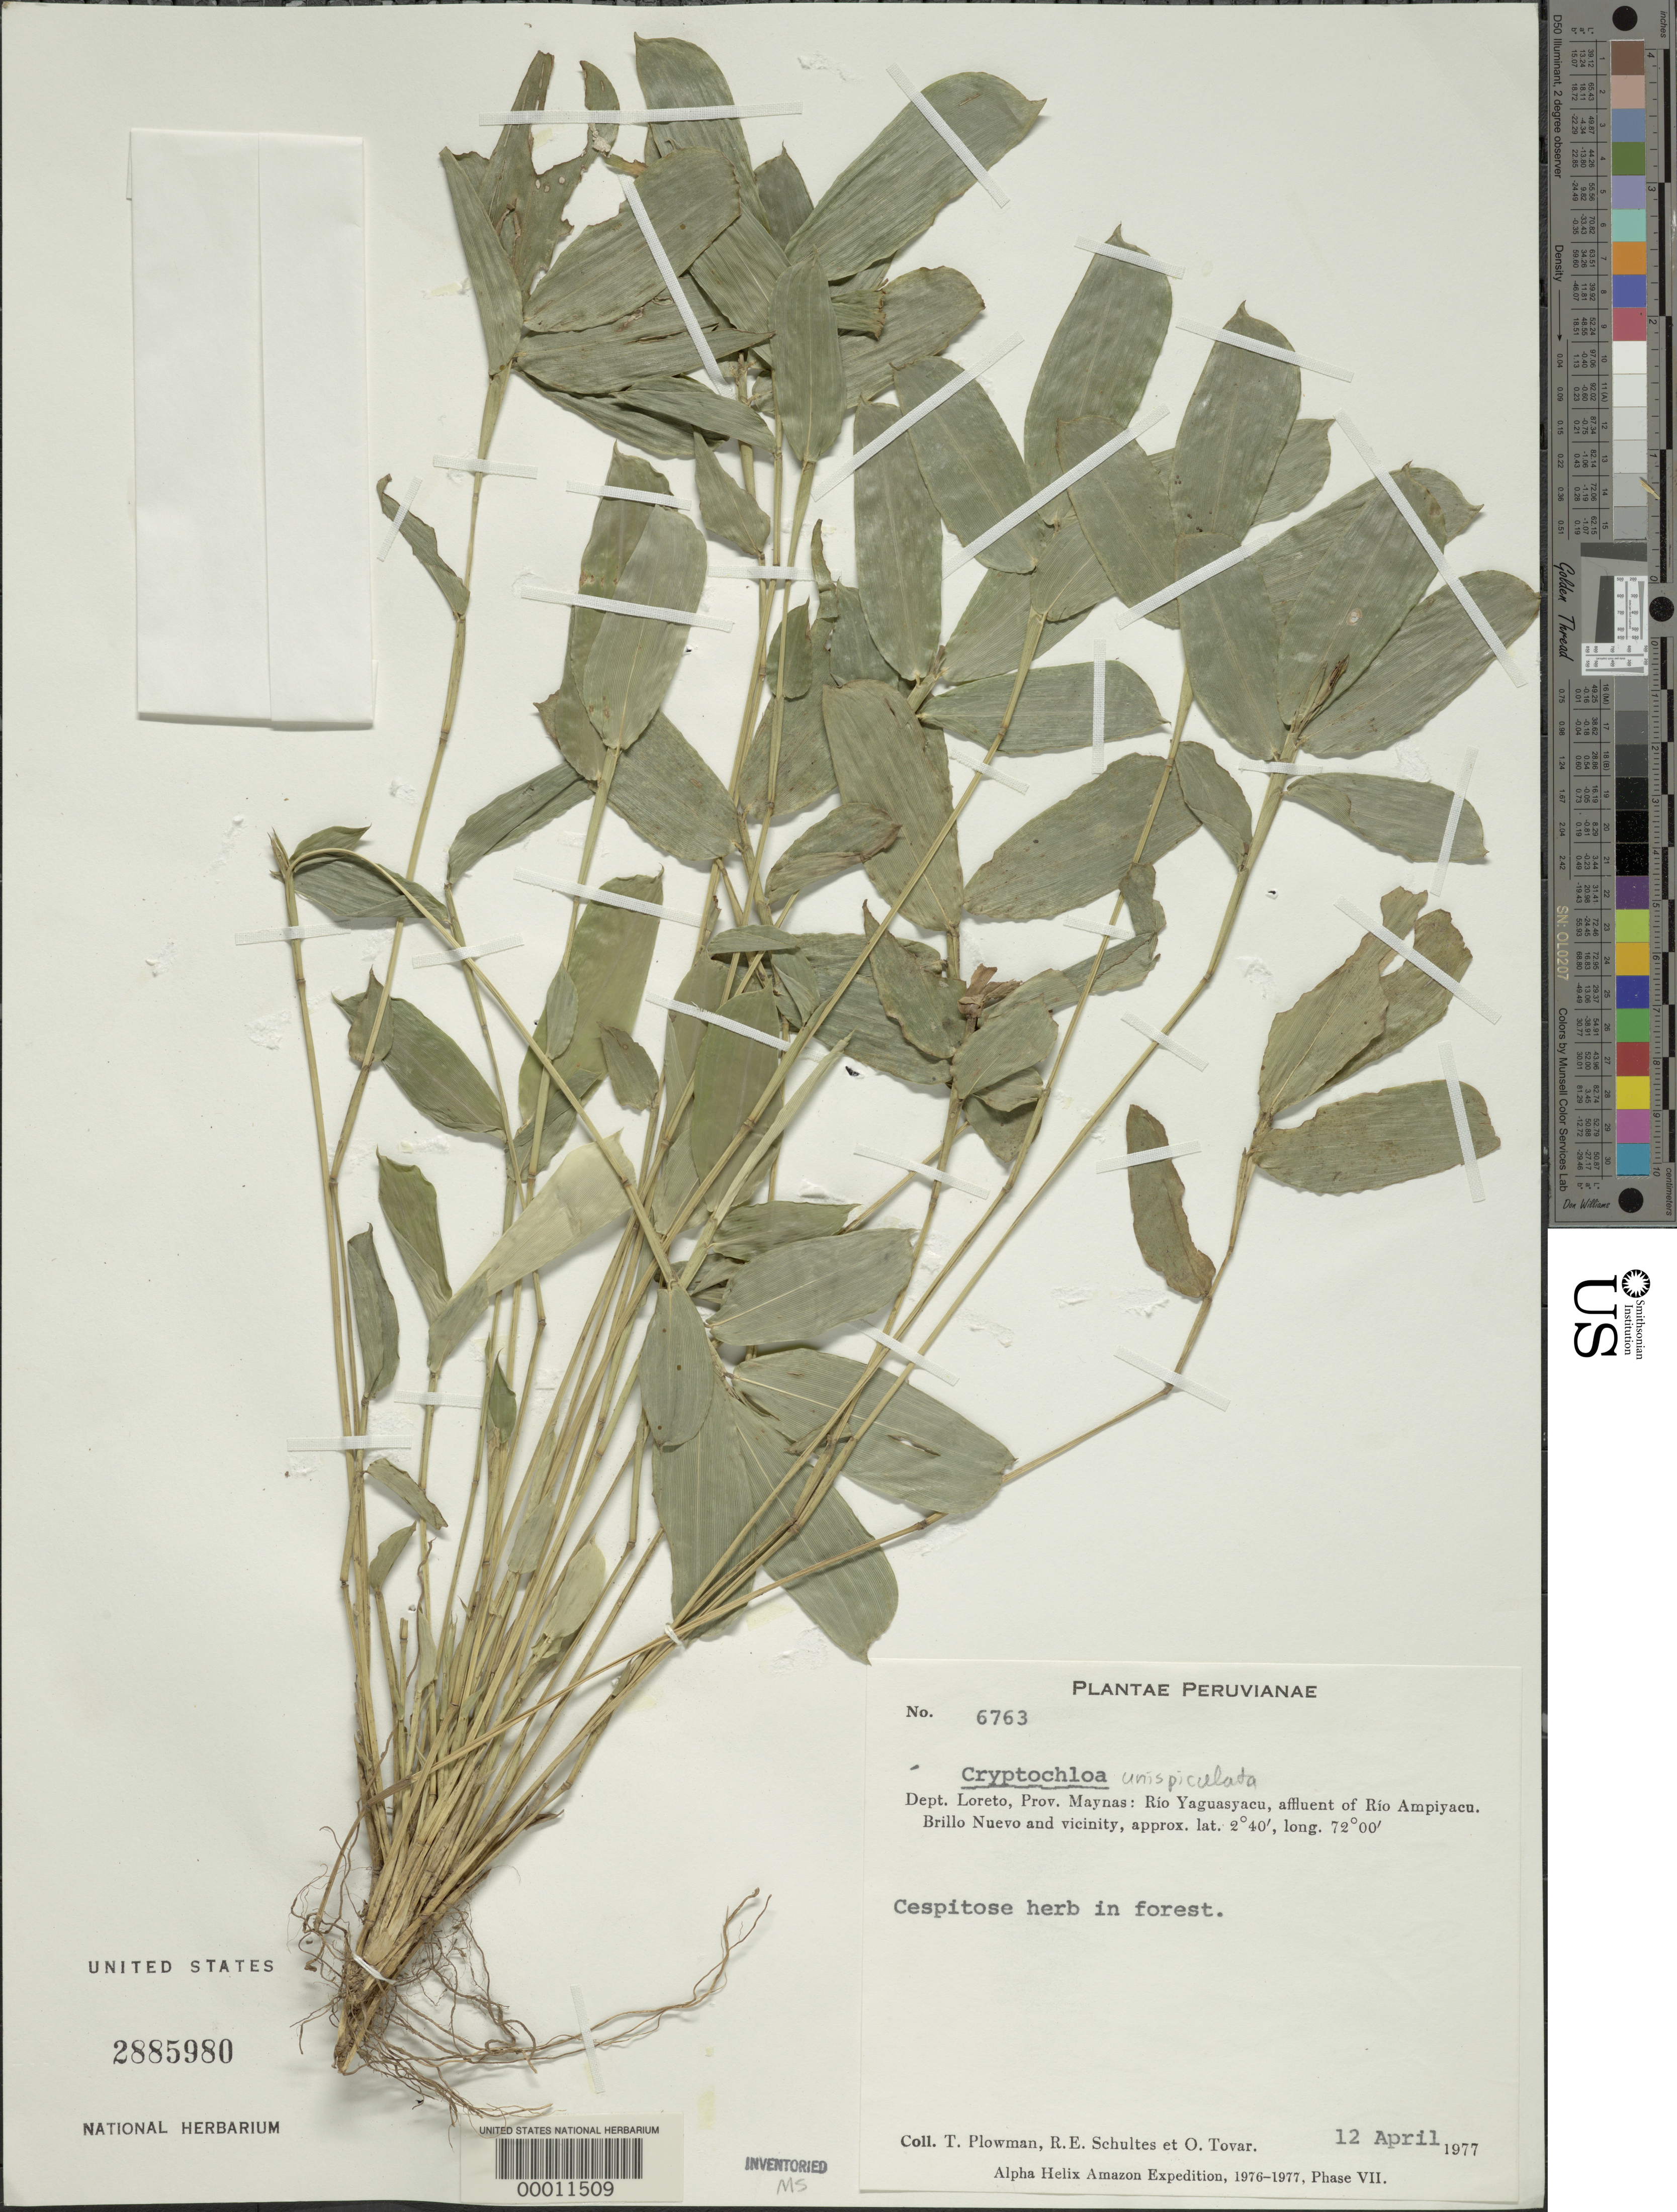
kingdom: Plantae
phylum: Tracheophyta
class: Liliopsida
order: Poales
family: Poaceae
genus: Cryptochloa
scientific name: Cryptochloa unispiculata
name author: Soderstr.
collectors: T. Plowman, R. E. Schultes & Ó. Tovar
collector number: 6763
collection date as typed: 12 Apr 1977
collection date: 1977-04-12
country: Peru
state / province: Loreto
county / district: Maynas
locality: Rio yaguasyacu, affluent of rio ampiyacu, brillo nuevo and vicinity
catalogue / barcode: US 2885980